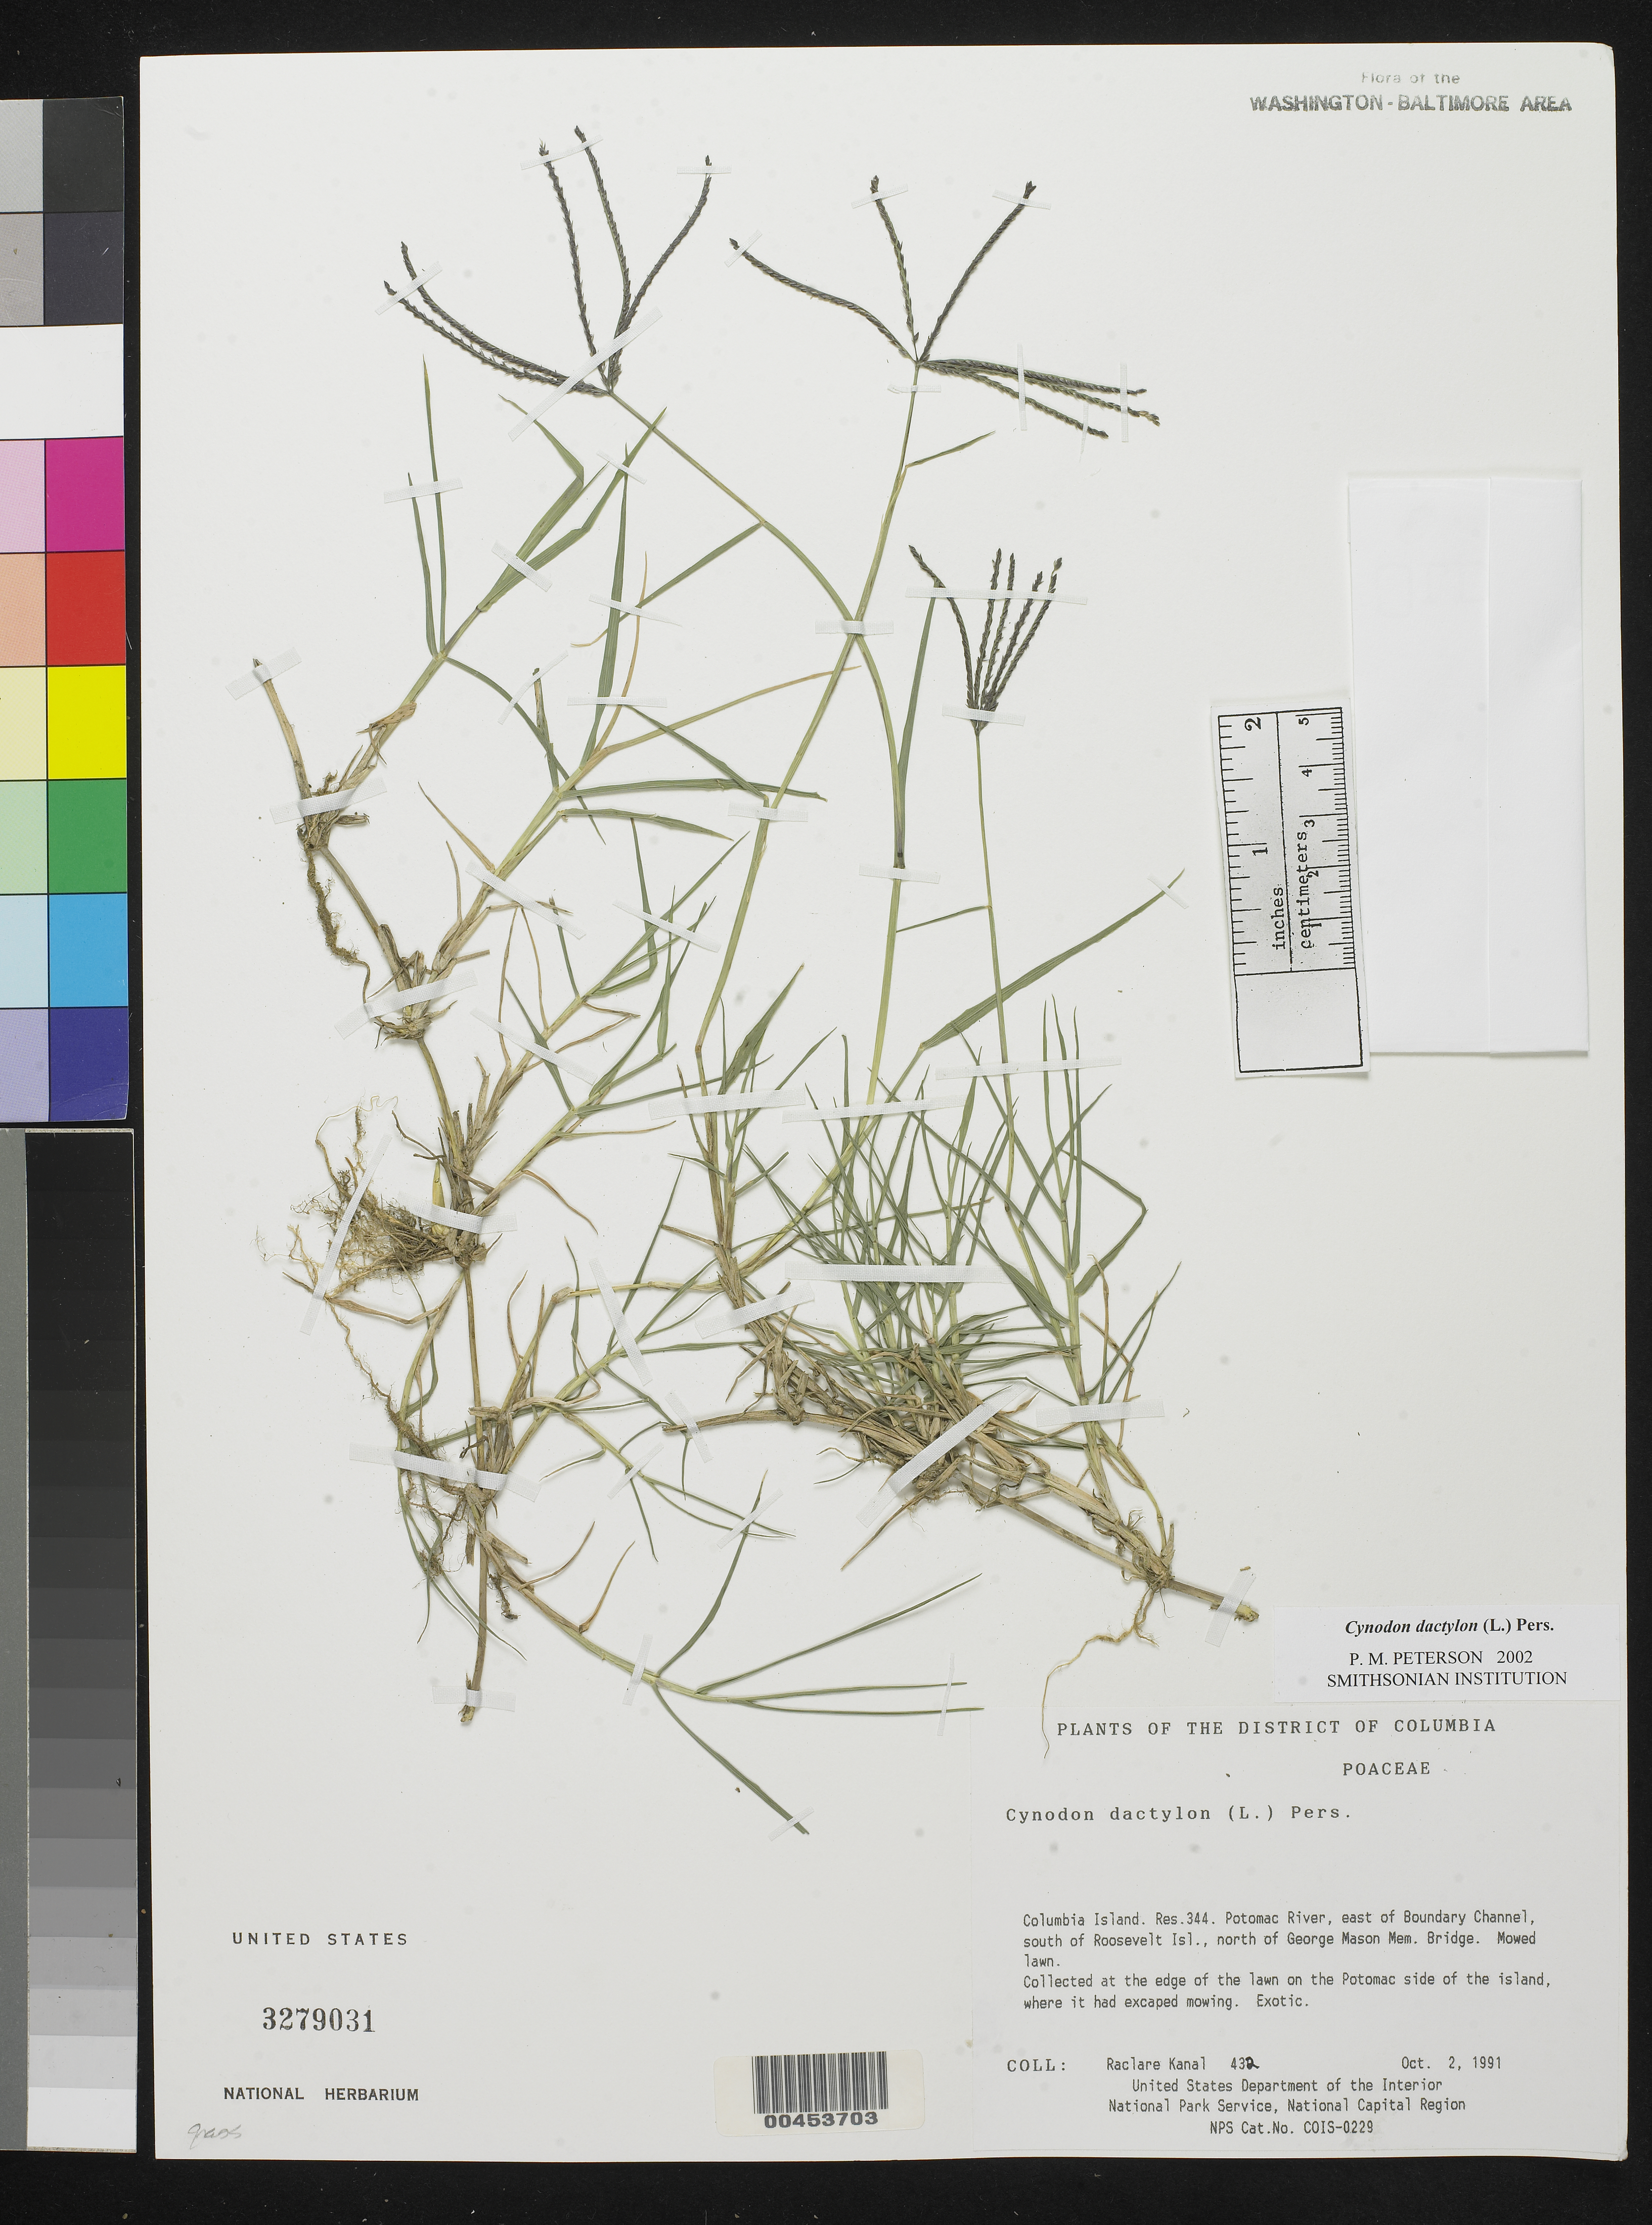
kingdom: Plantae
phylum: Tracheophyta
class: Liliopsida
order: Poales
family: Poaceae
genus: Cynodon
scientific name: Cynodon dactylon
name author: (L.) Pers.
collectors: R. Kanal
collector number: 432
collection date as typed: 02 Oct 1991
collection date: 1991-10-02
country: United States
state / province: District of Columbia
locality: Columbia Island, Res 344, Potomac River, S of Roosevelt Island, E of Boundary Channel, N of George Mason Mem Bridge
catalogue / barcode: US 3279031